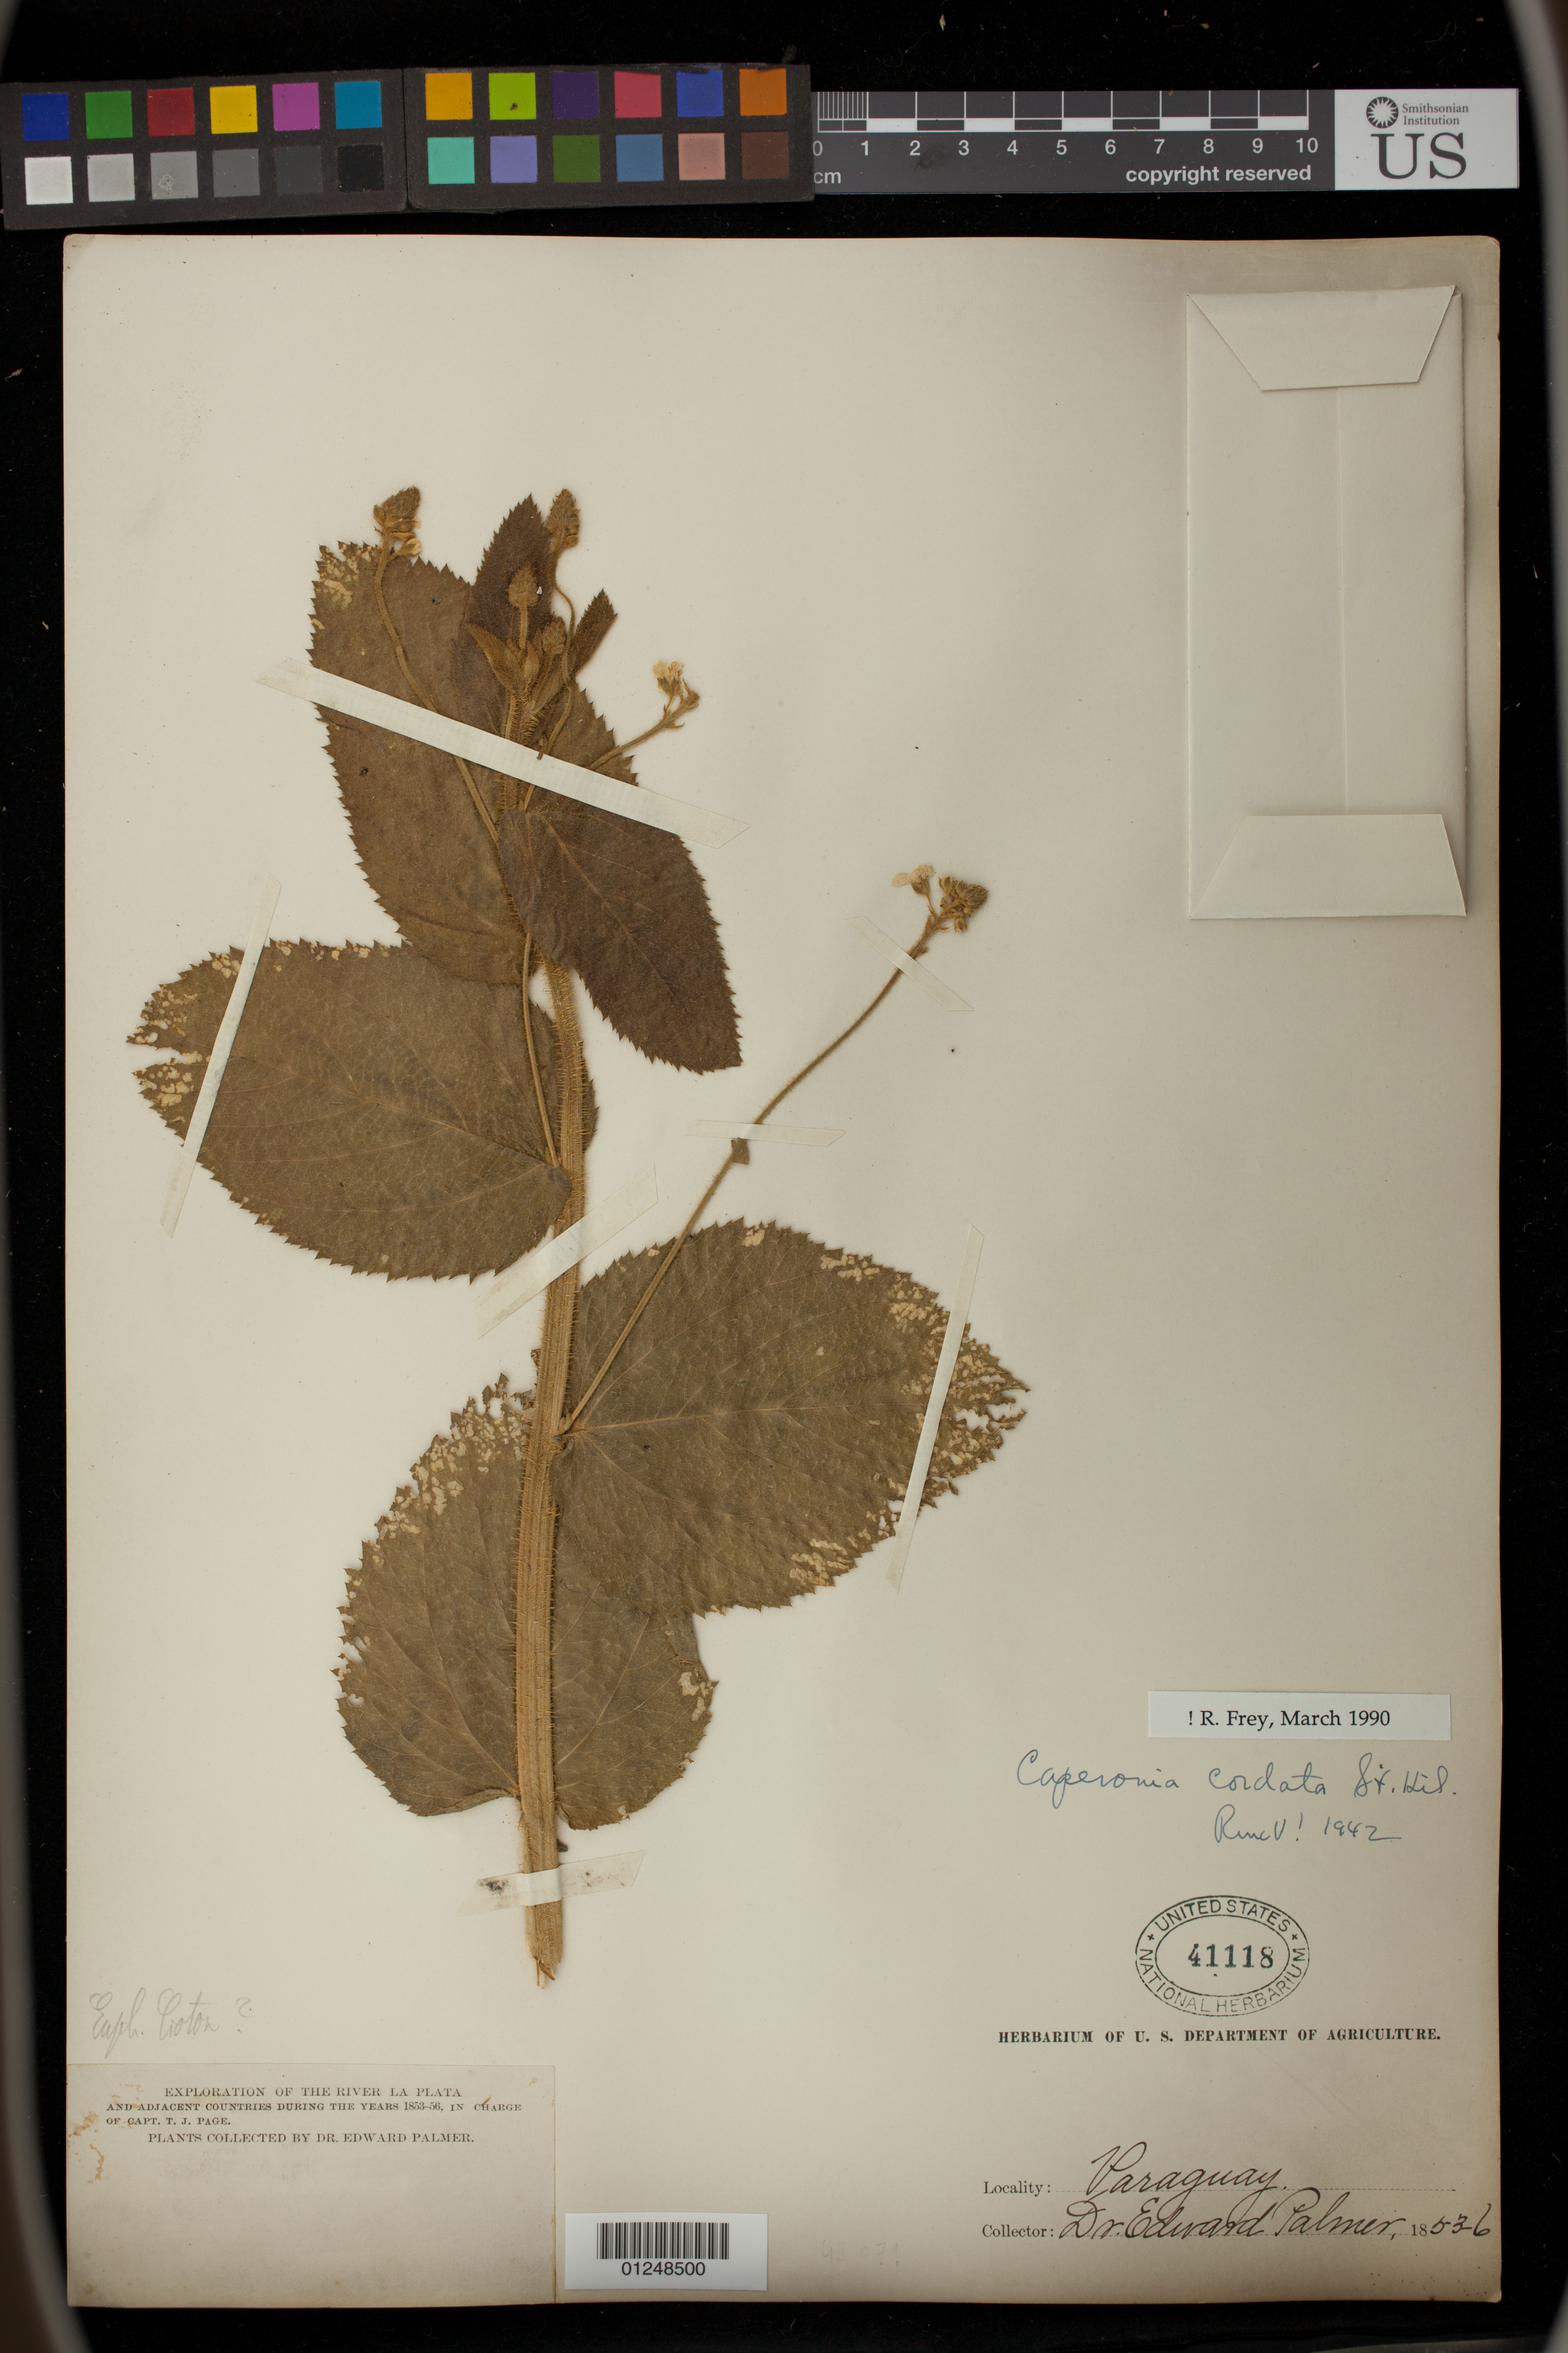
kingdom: Plantae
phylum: Tracheophyta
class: Magnoliopsida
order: Malpighiales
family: Euphorbiaceae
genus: Caperonia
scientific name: Caperonia cordata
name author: A. St.-Hil.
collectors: E. Palmer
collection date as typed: Jun 1853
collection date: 1853-06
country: Paraguay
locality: La plata river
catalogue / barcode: US 41118